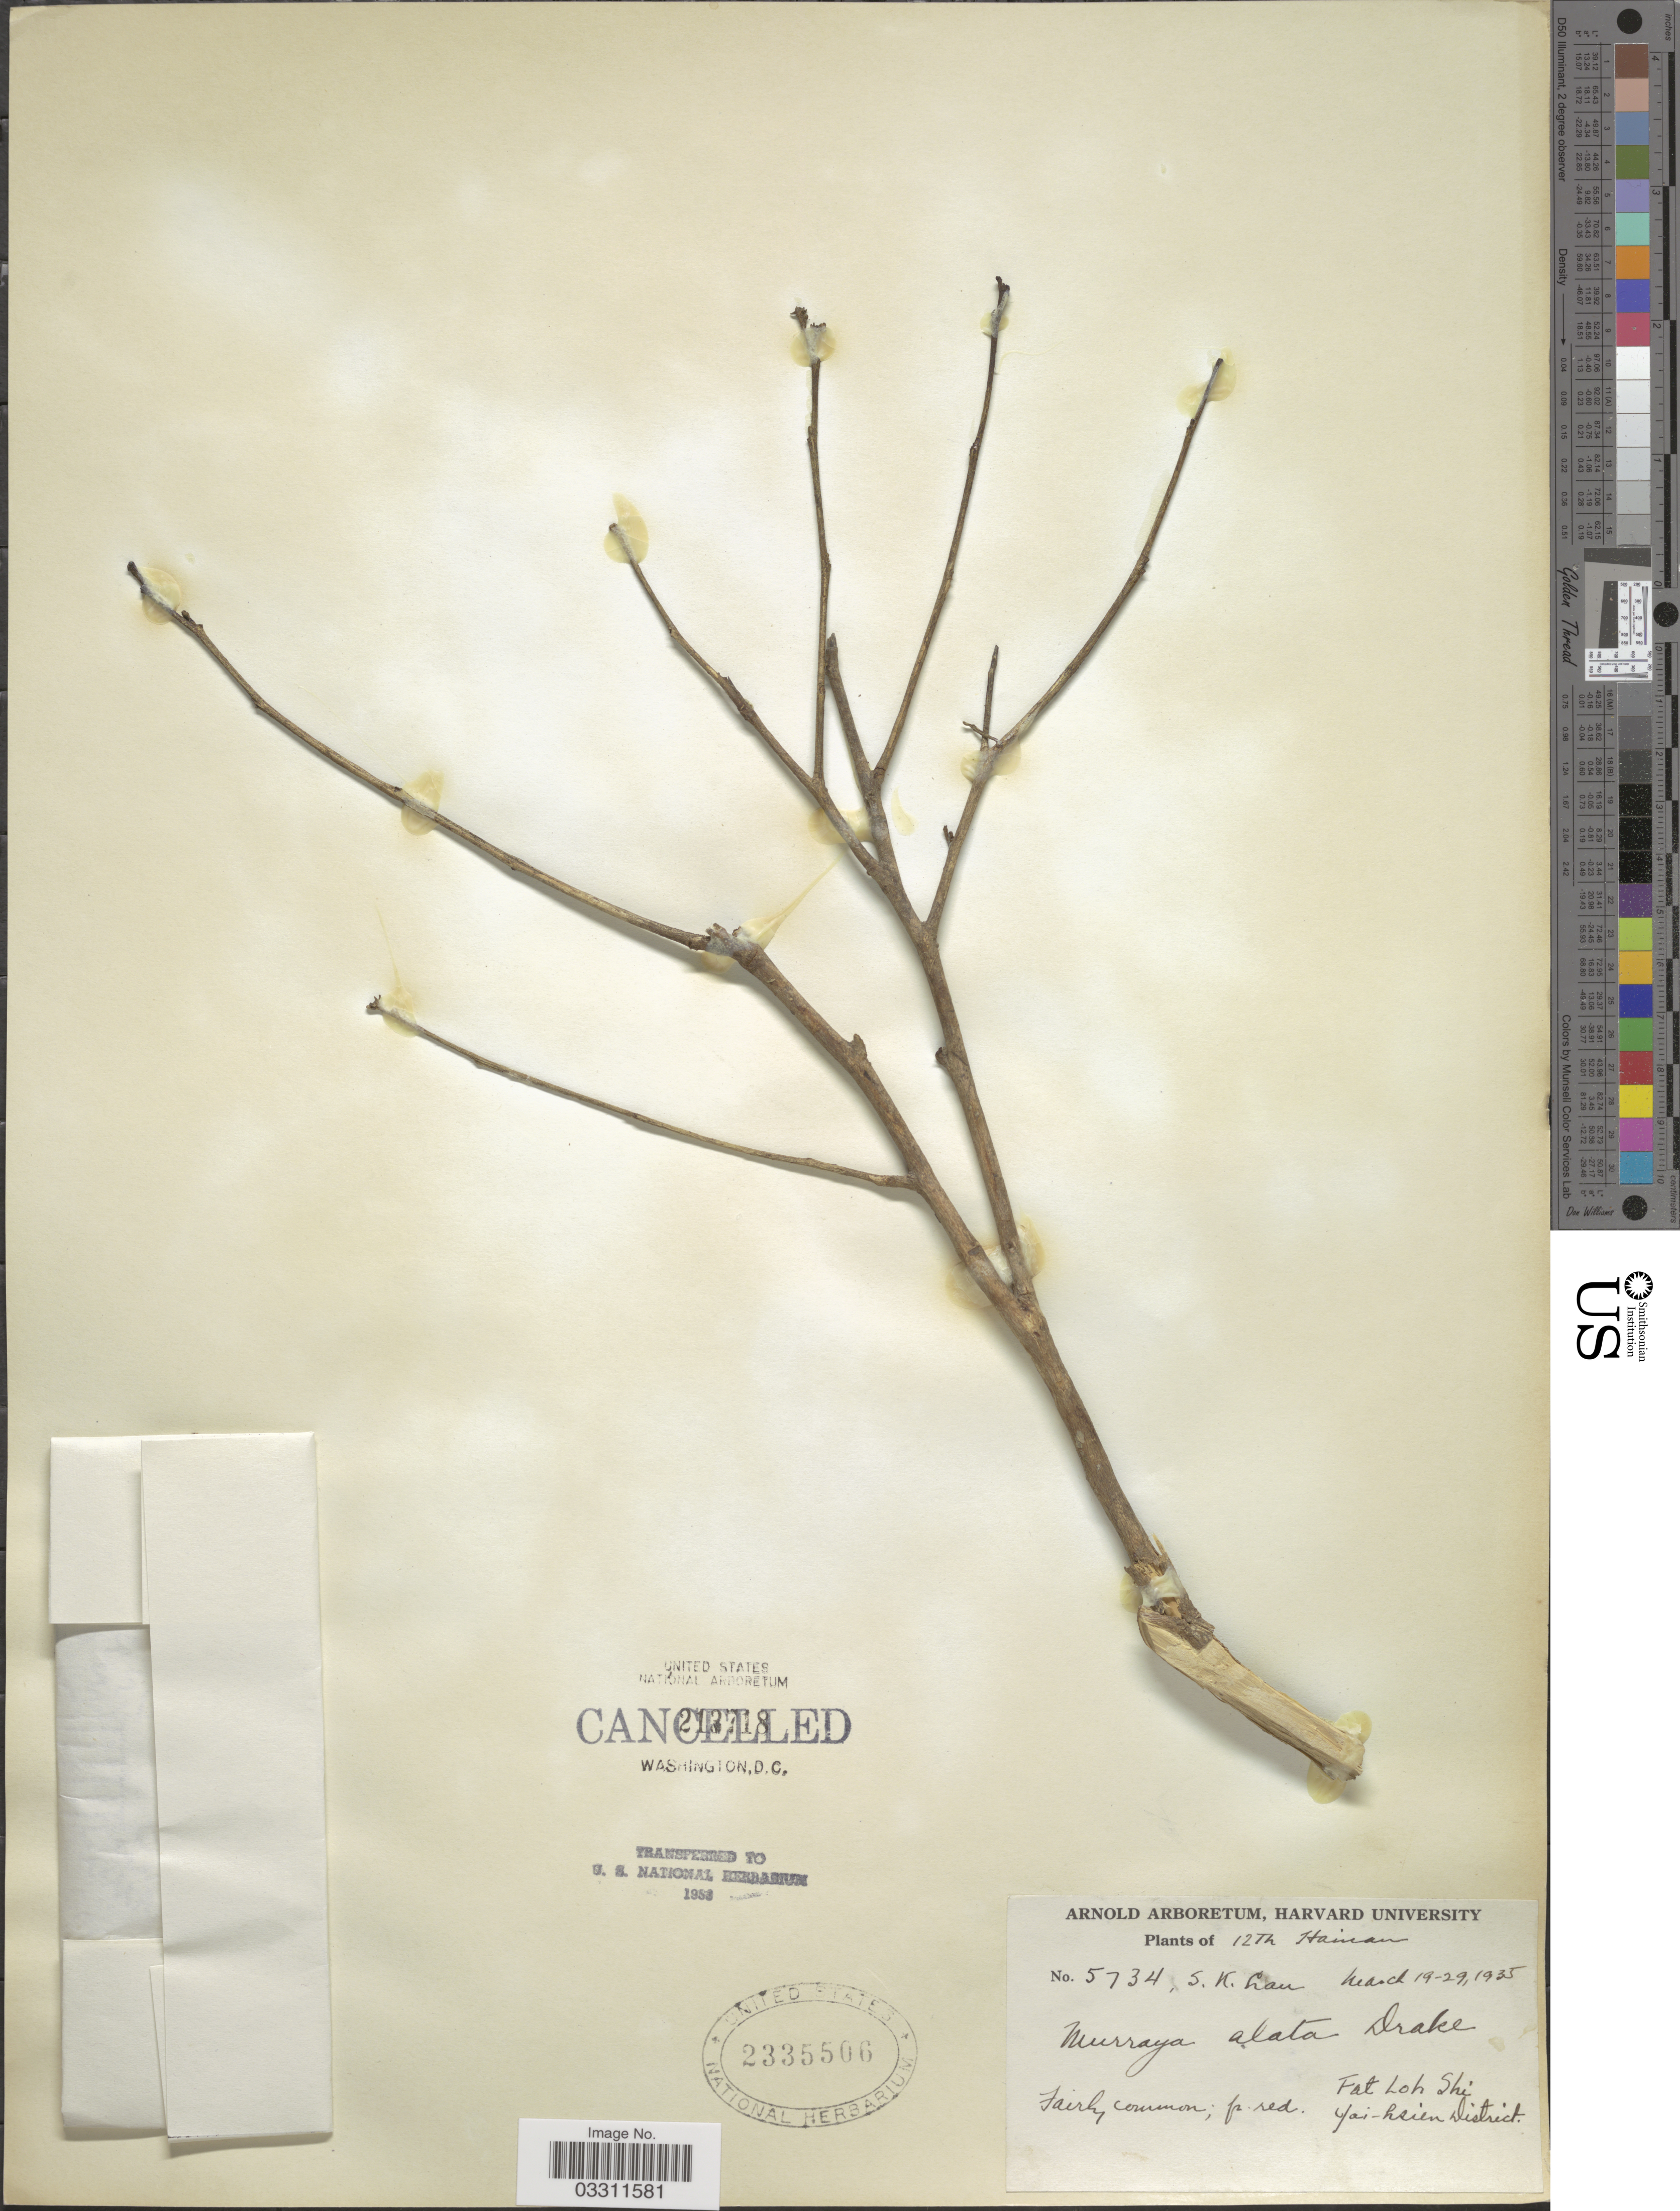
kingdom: Plantae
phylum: Tracheophyta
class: Magnoliopsida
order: Sapindales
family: Rutaceae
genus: Murraya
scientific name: Murraya alata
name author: Drake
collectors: S. K. Lau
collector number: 5734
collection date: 1935-03-19/1935-03-29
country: China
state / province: Hainan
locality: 12th Hainan. [unsure placement] Fat Loh Shi. Yai-hsien District.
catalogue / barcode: US 2335506